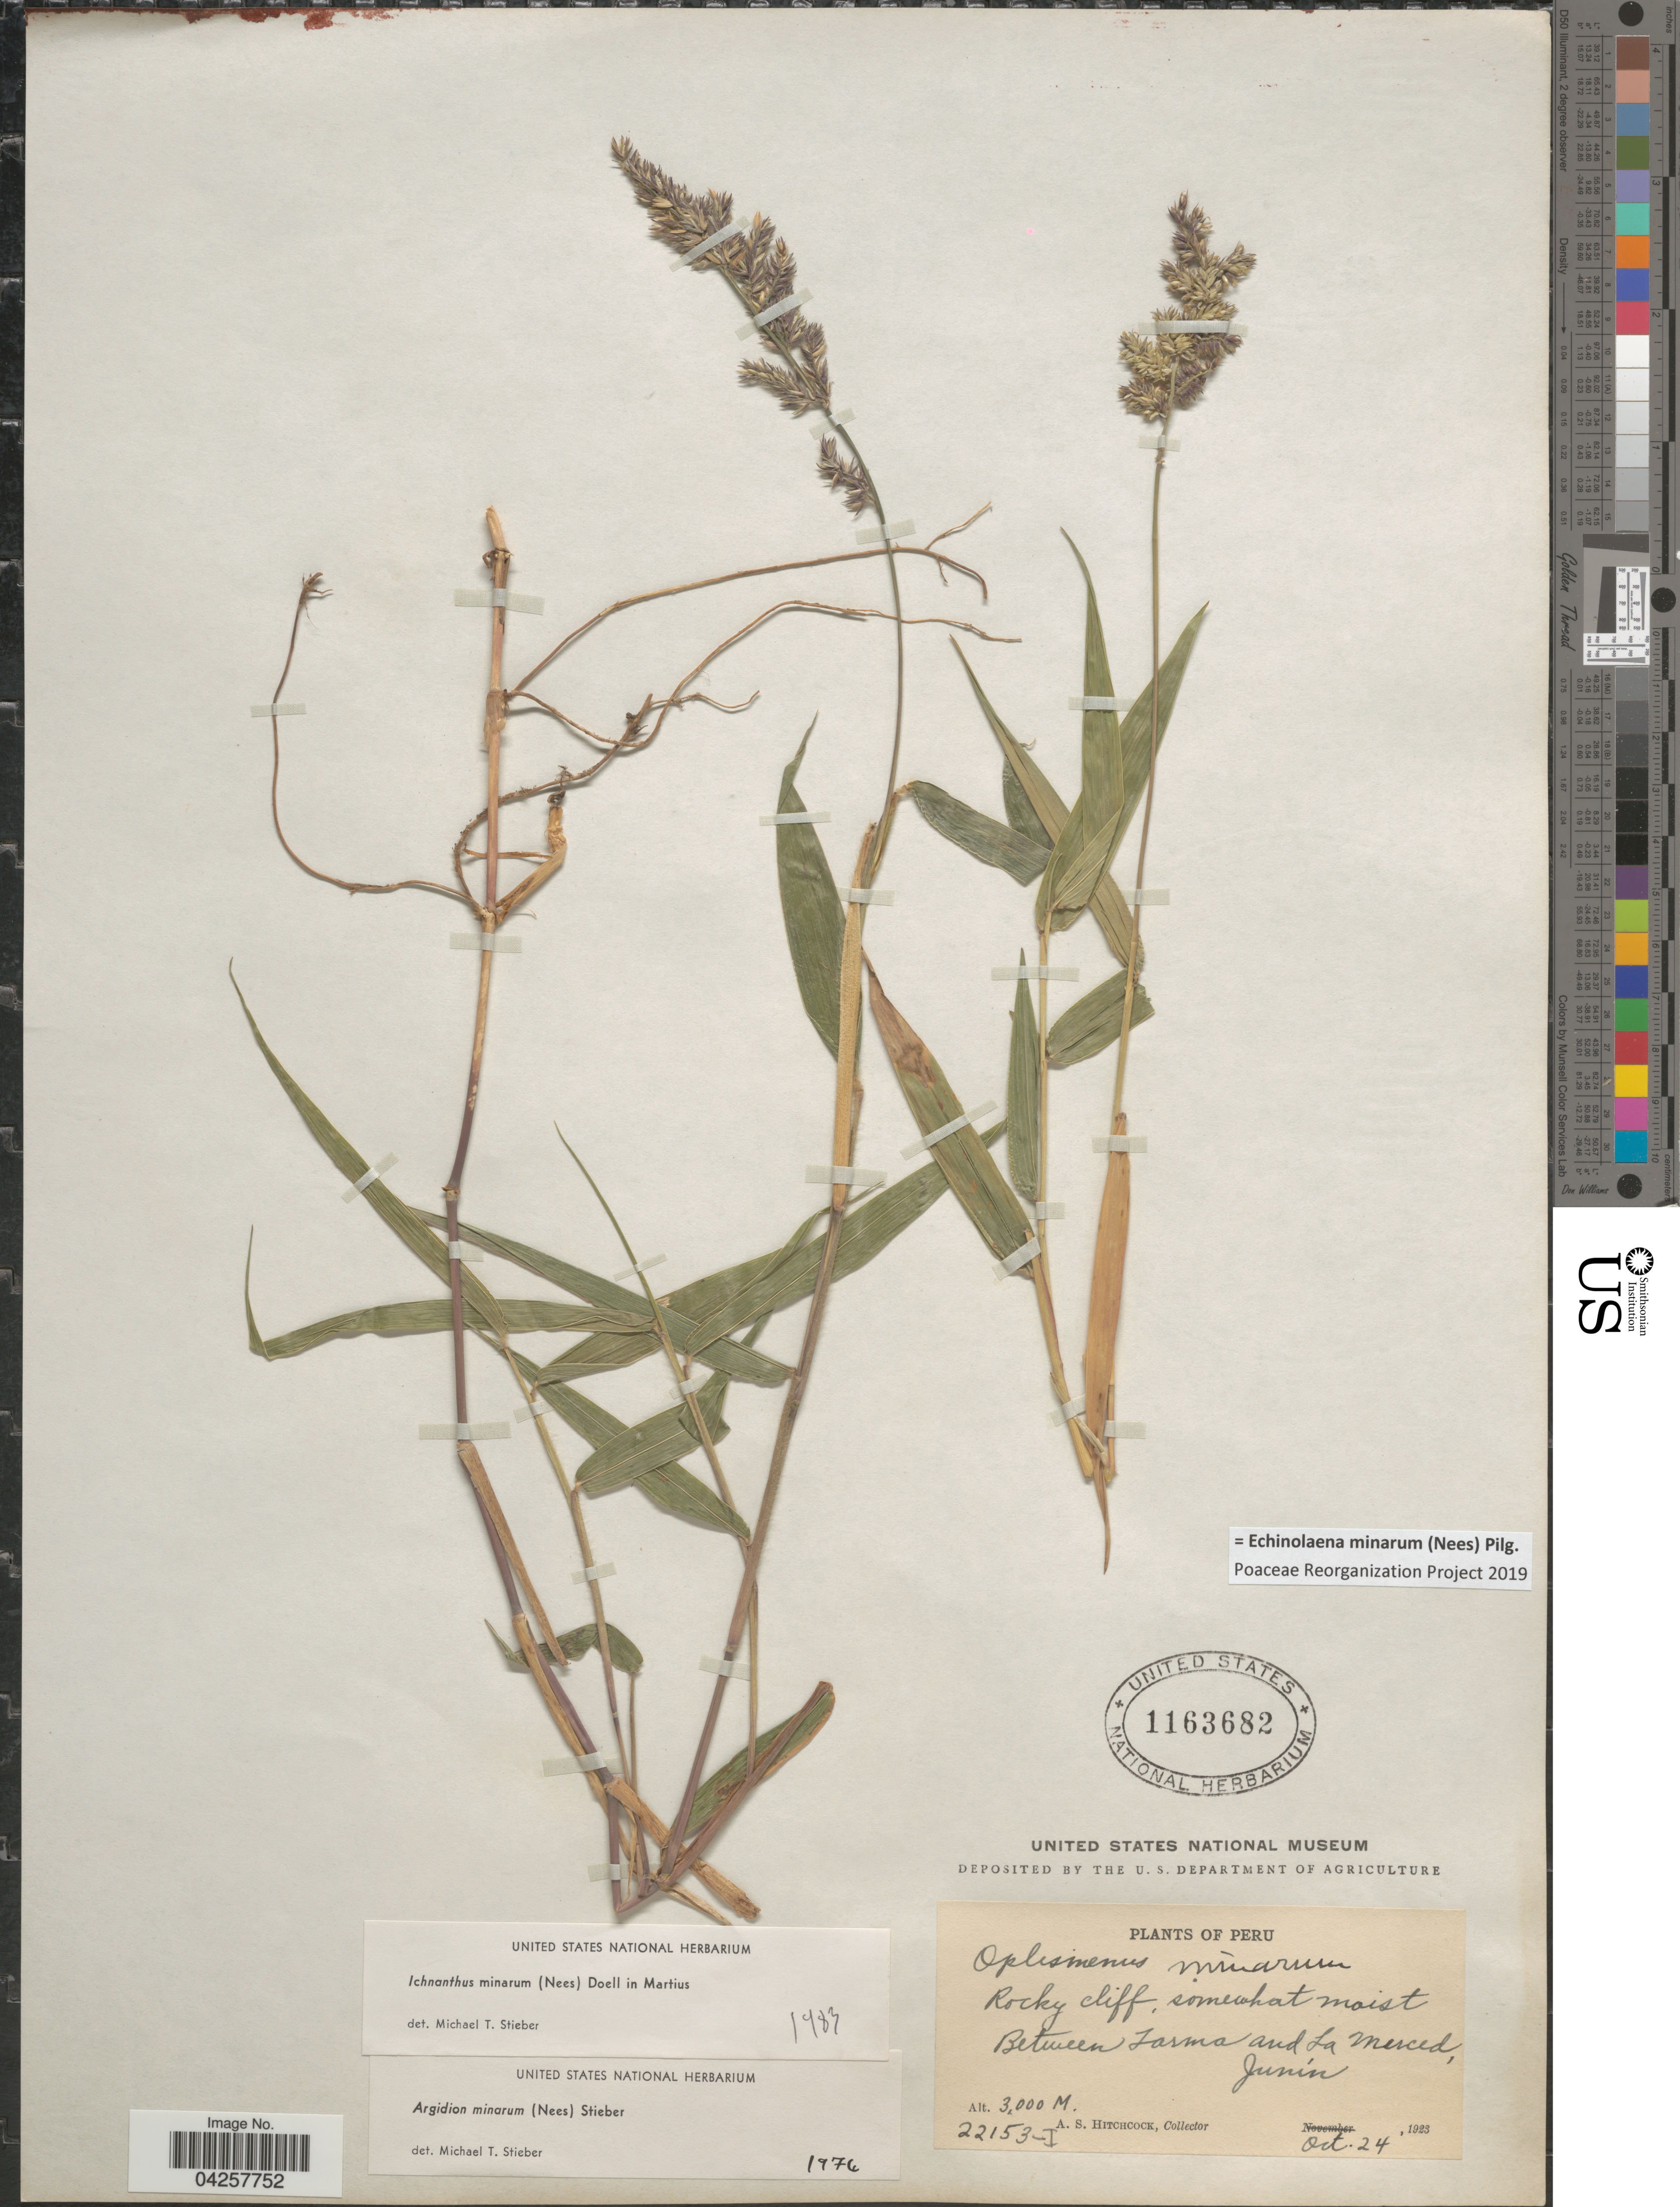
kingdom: Plantae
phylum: Tracheophyta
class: Liliopsida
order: Poales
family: Poaceae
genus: Echinolaena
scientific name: Echinolaena minarum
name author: (Nees) Pilg.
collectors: A. S. Hitchcock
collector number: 22153-I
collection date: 1923-10-24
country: Peru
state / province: Junín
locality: Between Tarma and La Merced, Junín.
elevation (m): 3000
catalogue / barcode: US 1163682